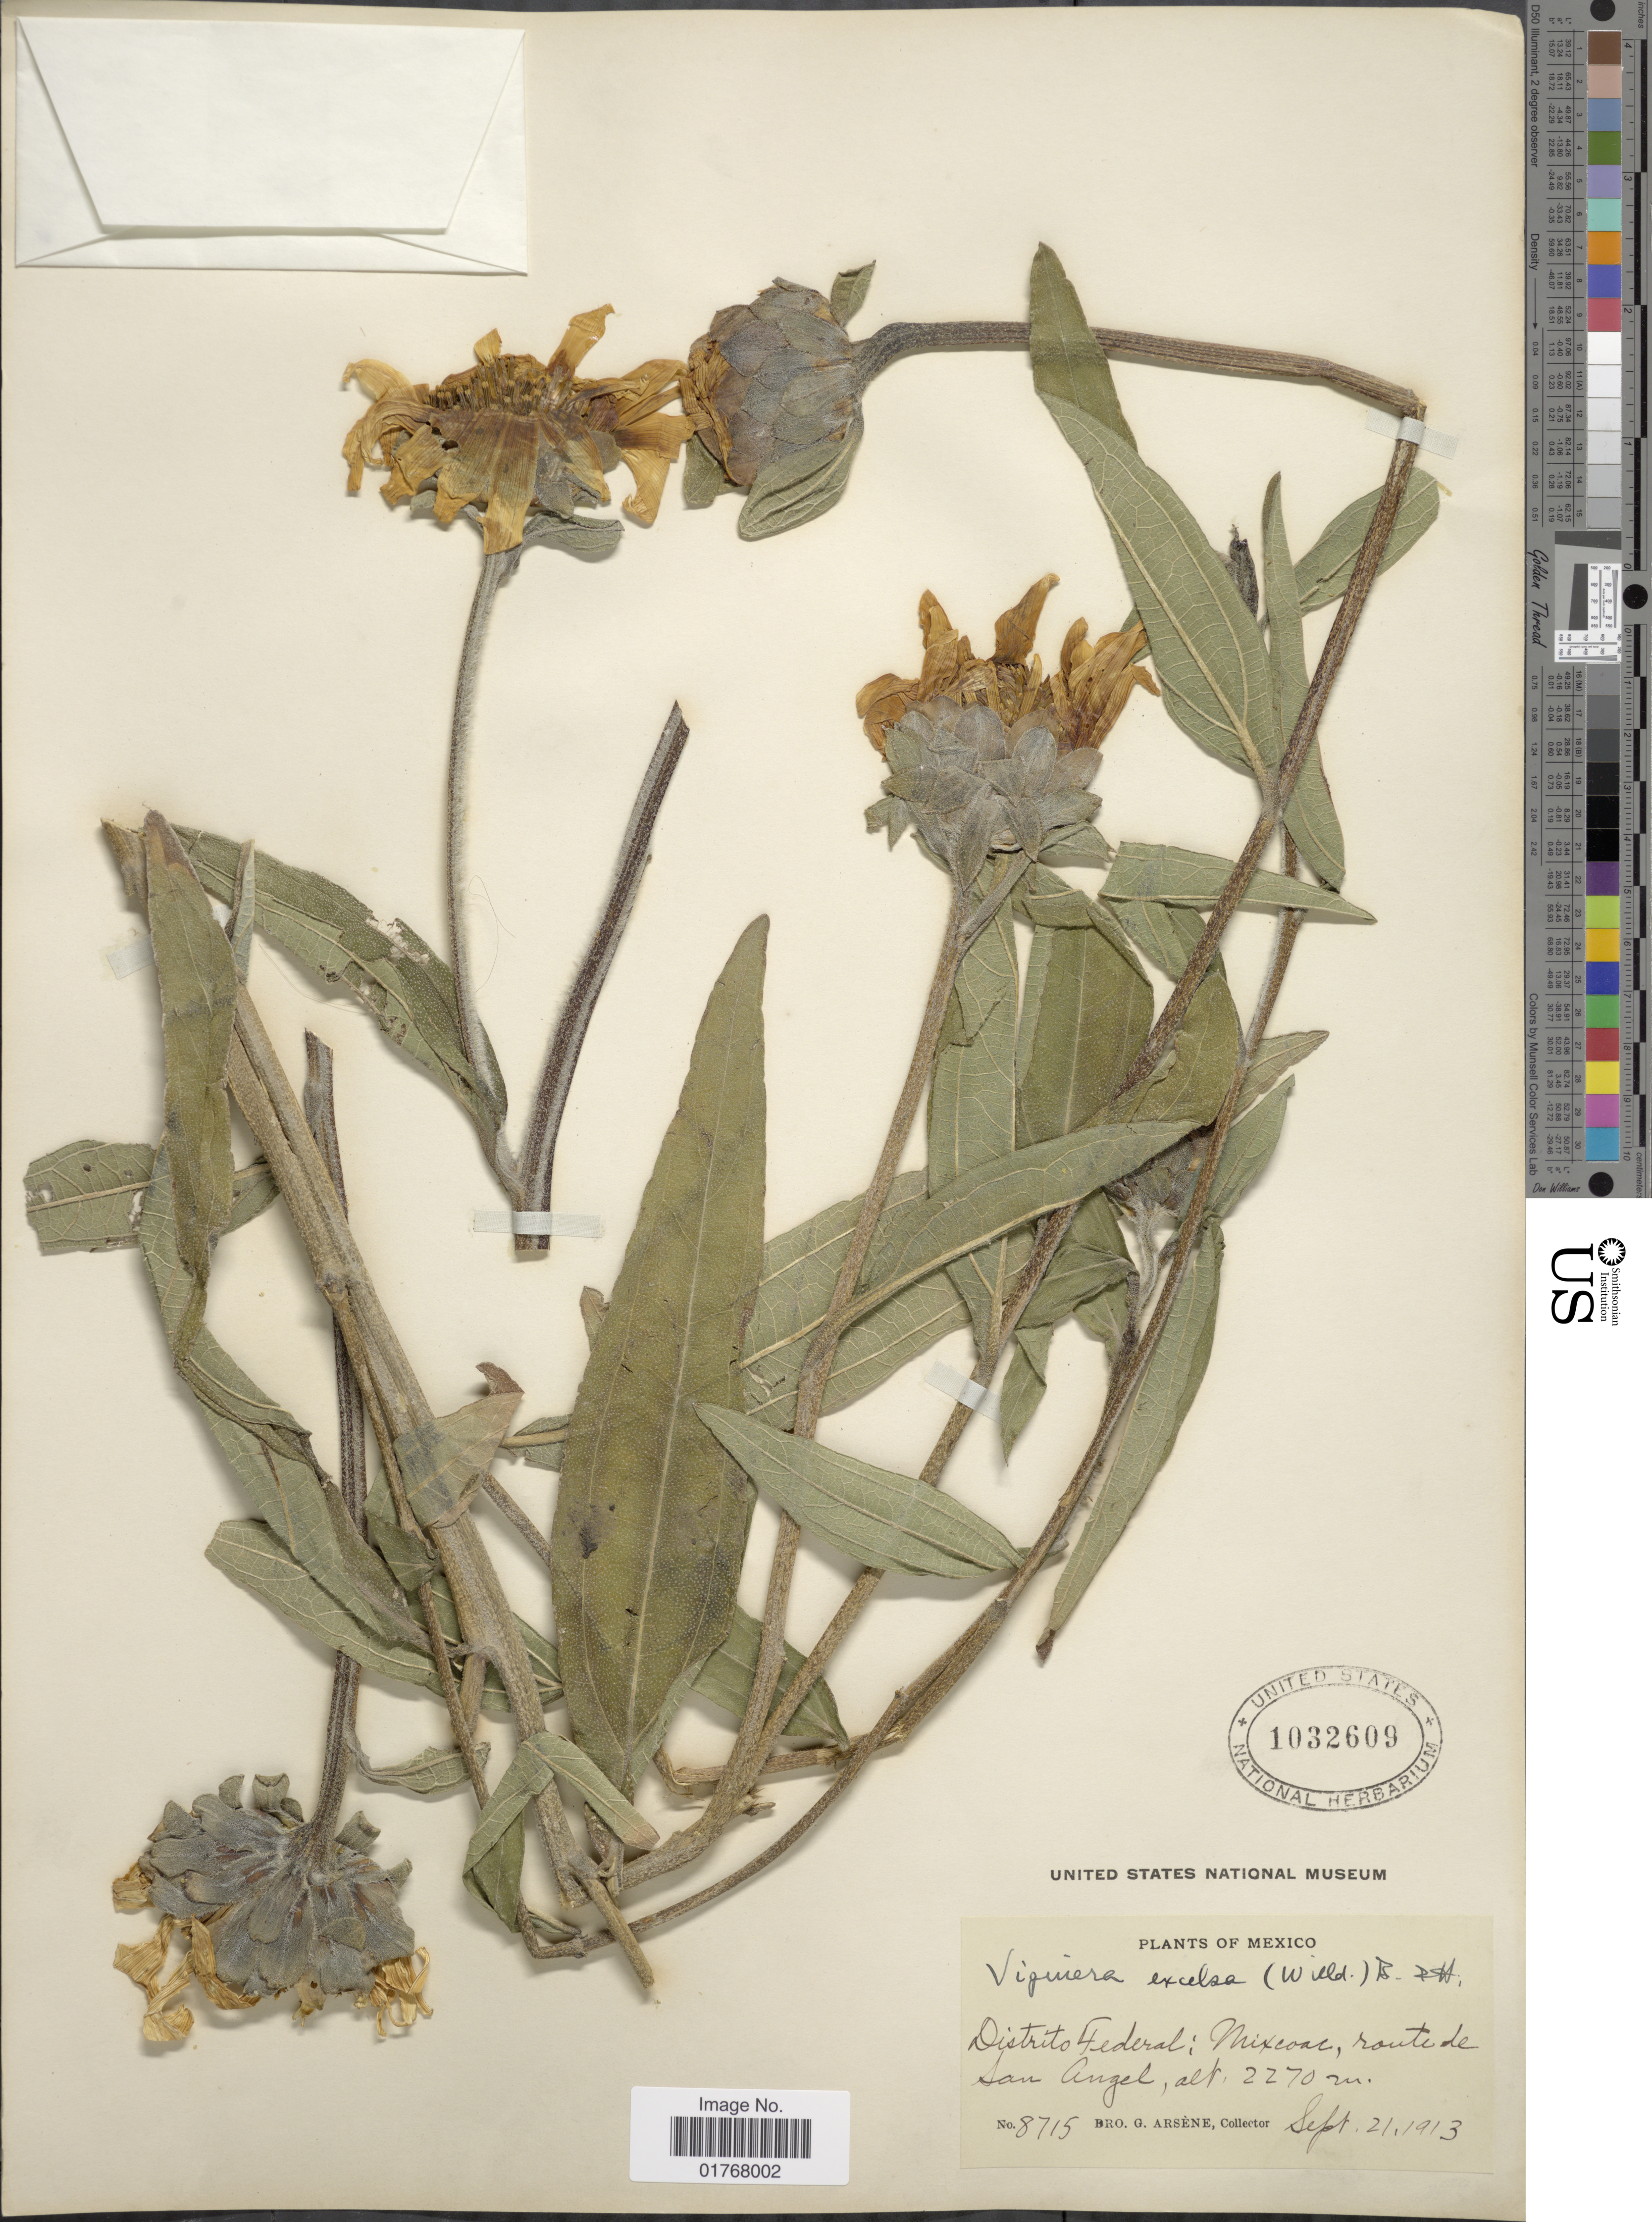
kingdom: Plantae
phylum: Tracheophyta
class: Magnoliopsida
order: Asterales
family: Asteraceae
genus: Viguiera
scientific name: Viguiera excelsa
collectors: Bro. G. Arsène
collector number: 8715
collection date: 1913-09-21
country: Mexico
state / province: Distrito Federal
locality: Mixcoac, route de San Angel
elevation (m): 2270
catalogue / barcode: US 1032609